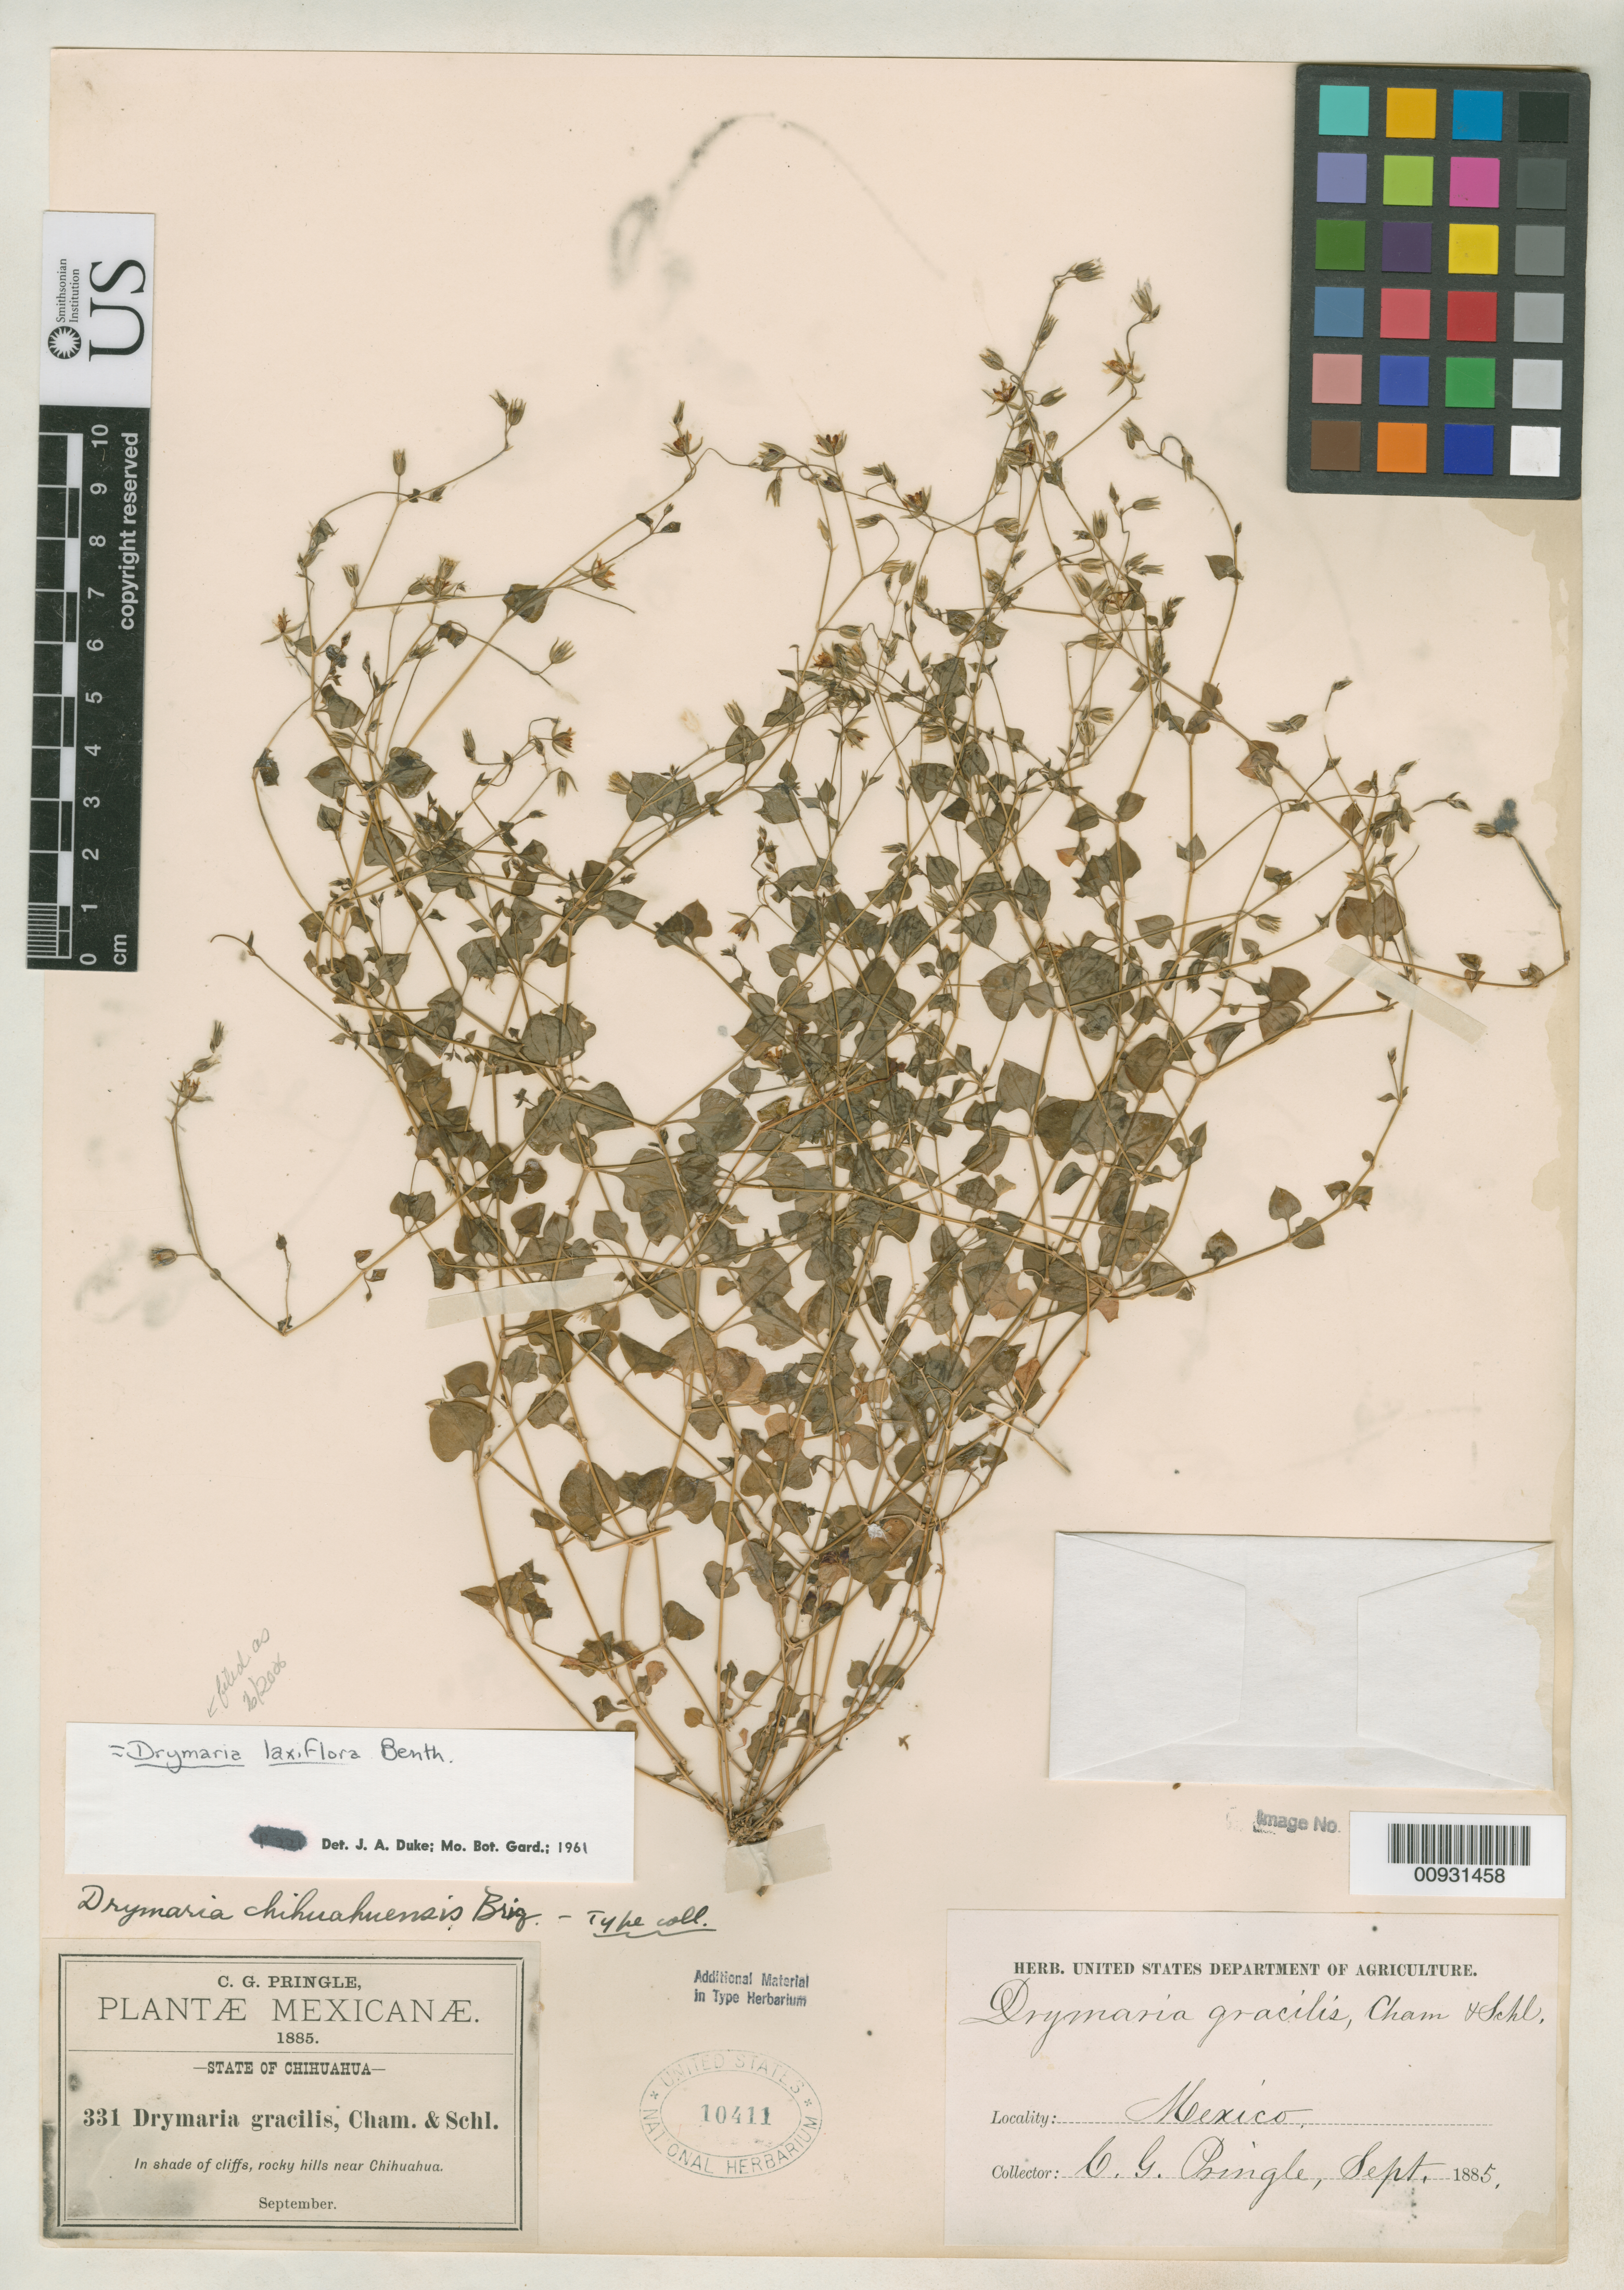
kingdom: Plantae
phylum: Tracheophyta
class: Magnoliopsida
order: Caryophyllales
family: Caryophyllaceae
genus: Drymaria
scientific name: Drymaria chihuahuensis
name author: Briq.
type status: Isotype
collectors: C. G. Pringle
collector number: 331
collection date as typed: Sep 1885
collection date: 1885-09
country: Mexico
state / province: Chihuahua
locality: Hills near Chihuahua.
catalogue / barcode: US 10411